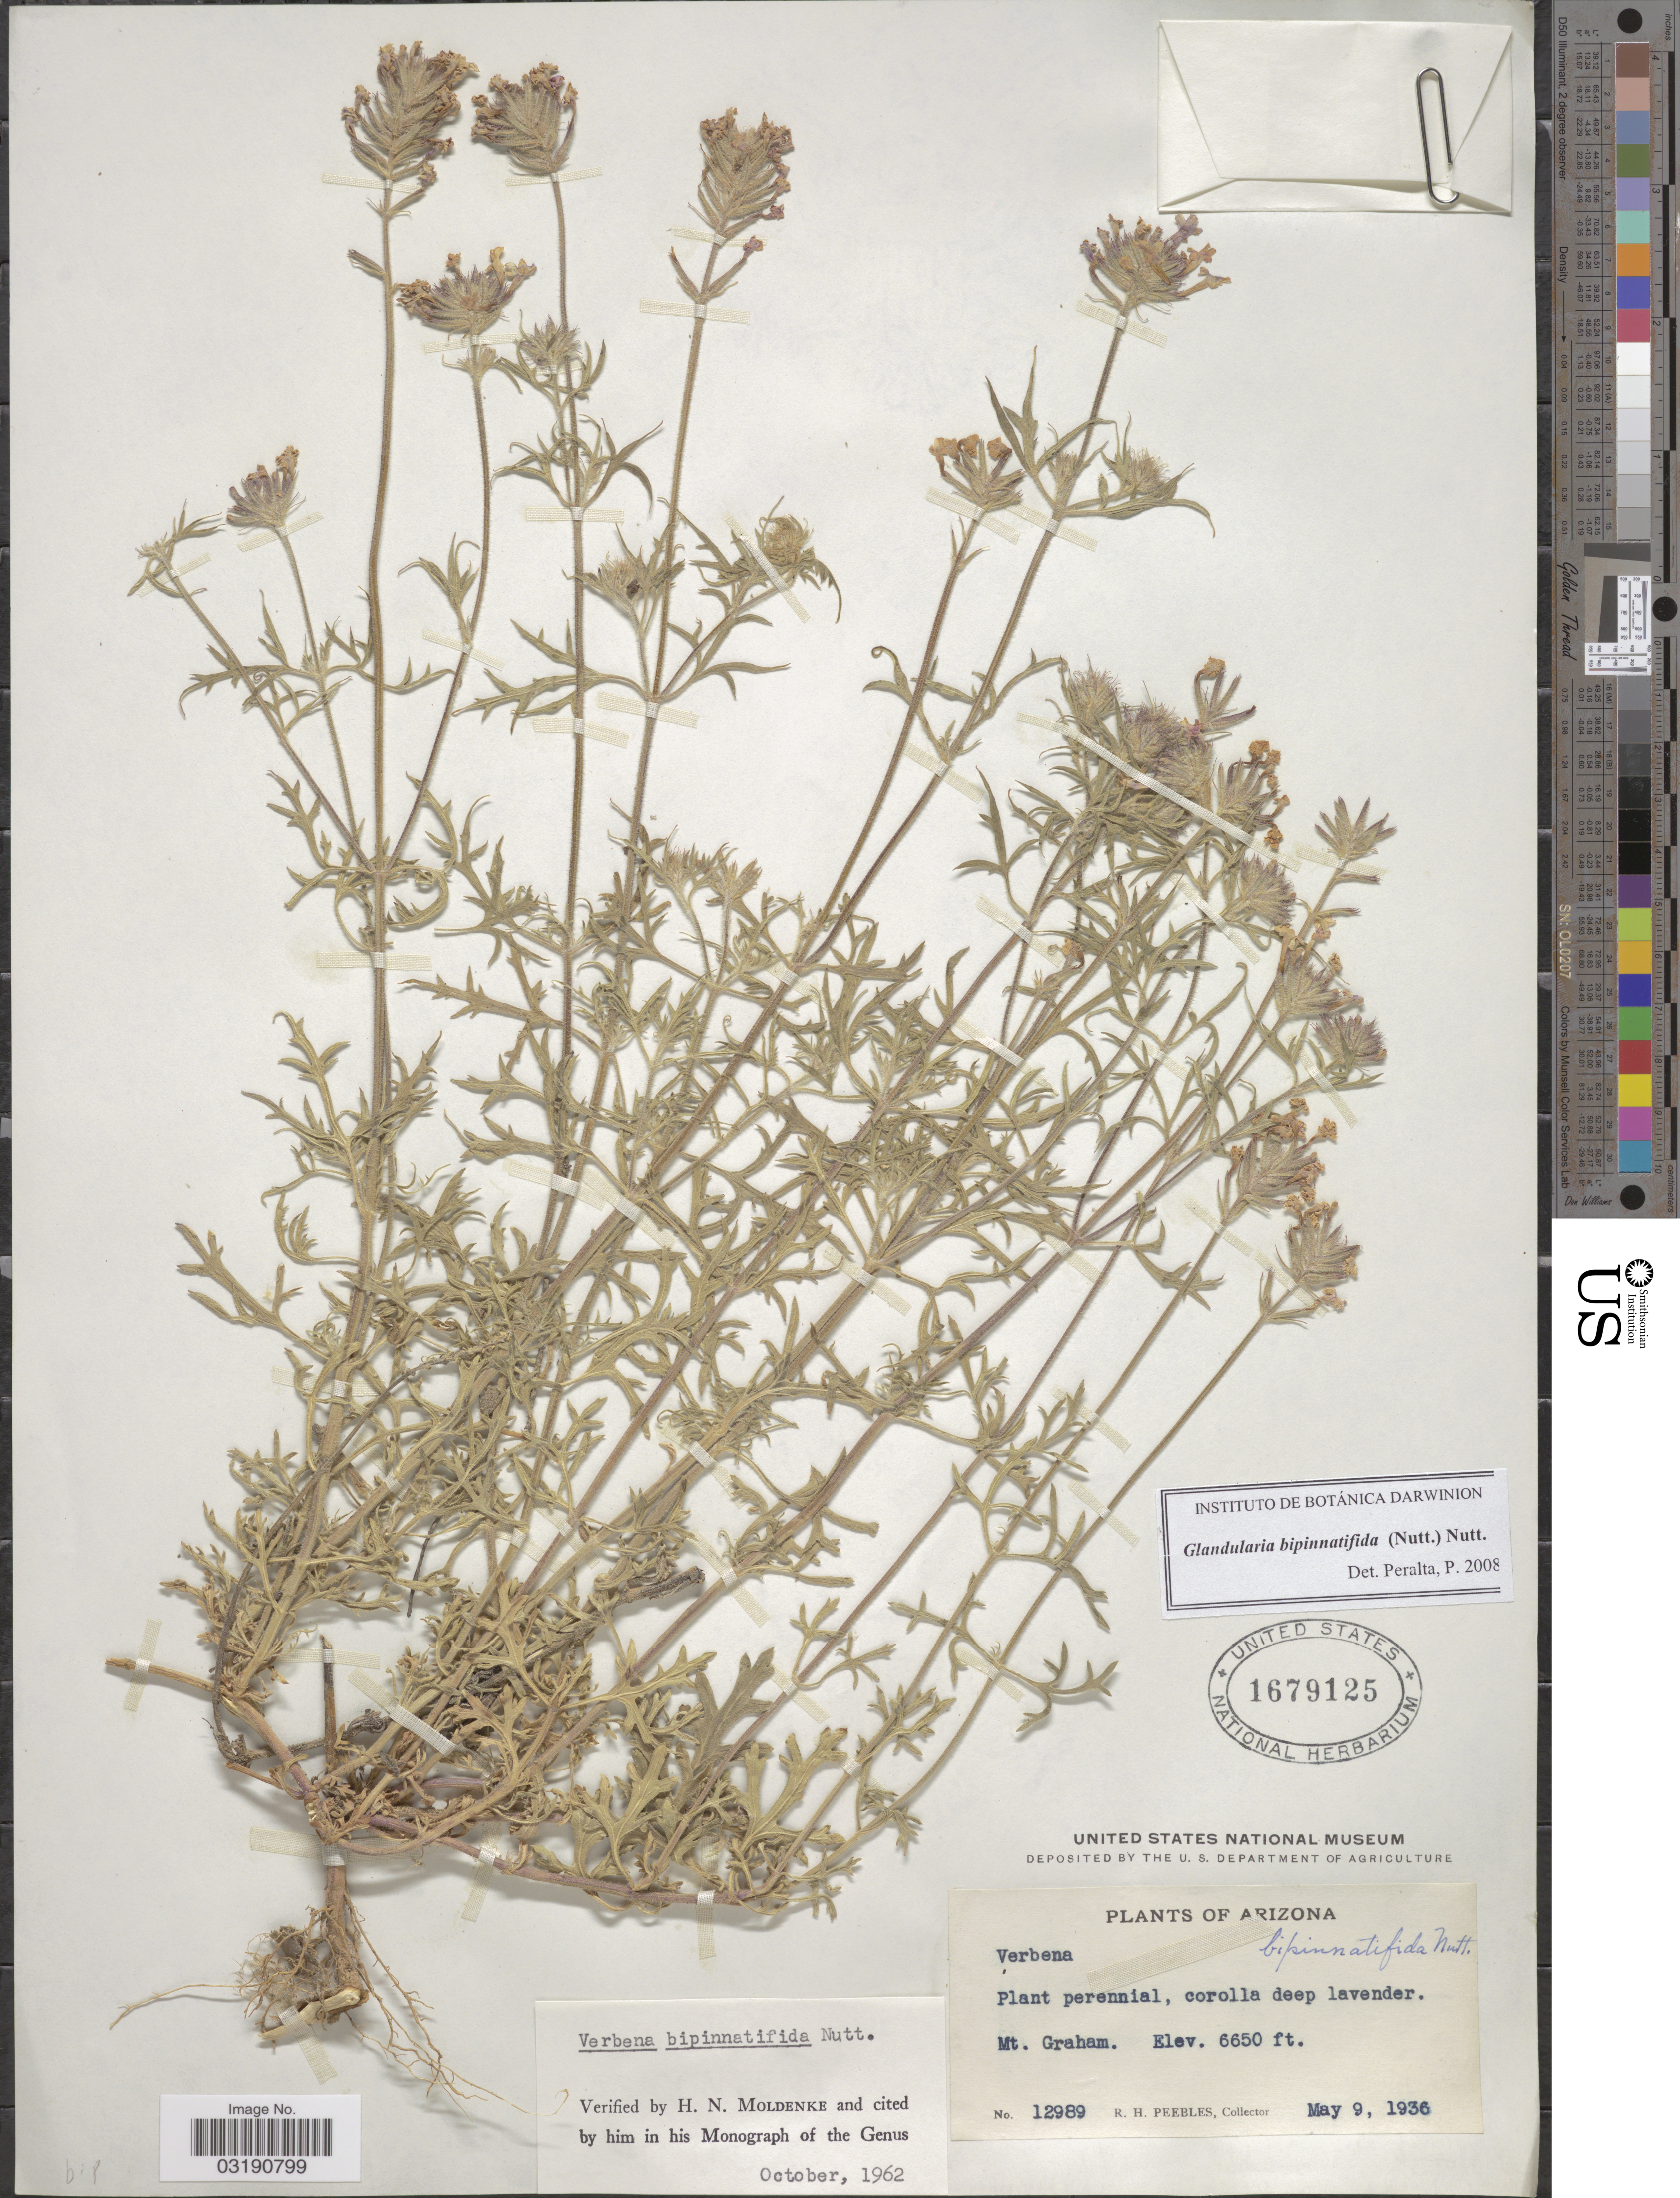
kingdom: Plantae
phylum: Tracheophyta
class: Magnoliopsida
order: Lamiales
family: Verbenaceae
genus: Verbena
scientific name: Verbena bipinnatifida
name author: (Schauer) Nutt.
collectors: R. H. Peebles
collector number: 12989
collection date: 1936-05-09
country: United States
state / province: Arizona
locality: Mt. Graham.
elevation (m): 2027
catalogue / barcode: US 1679125